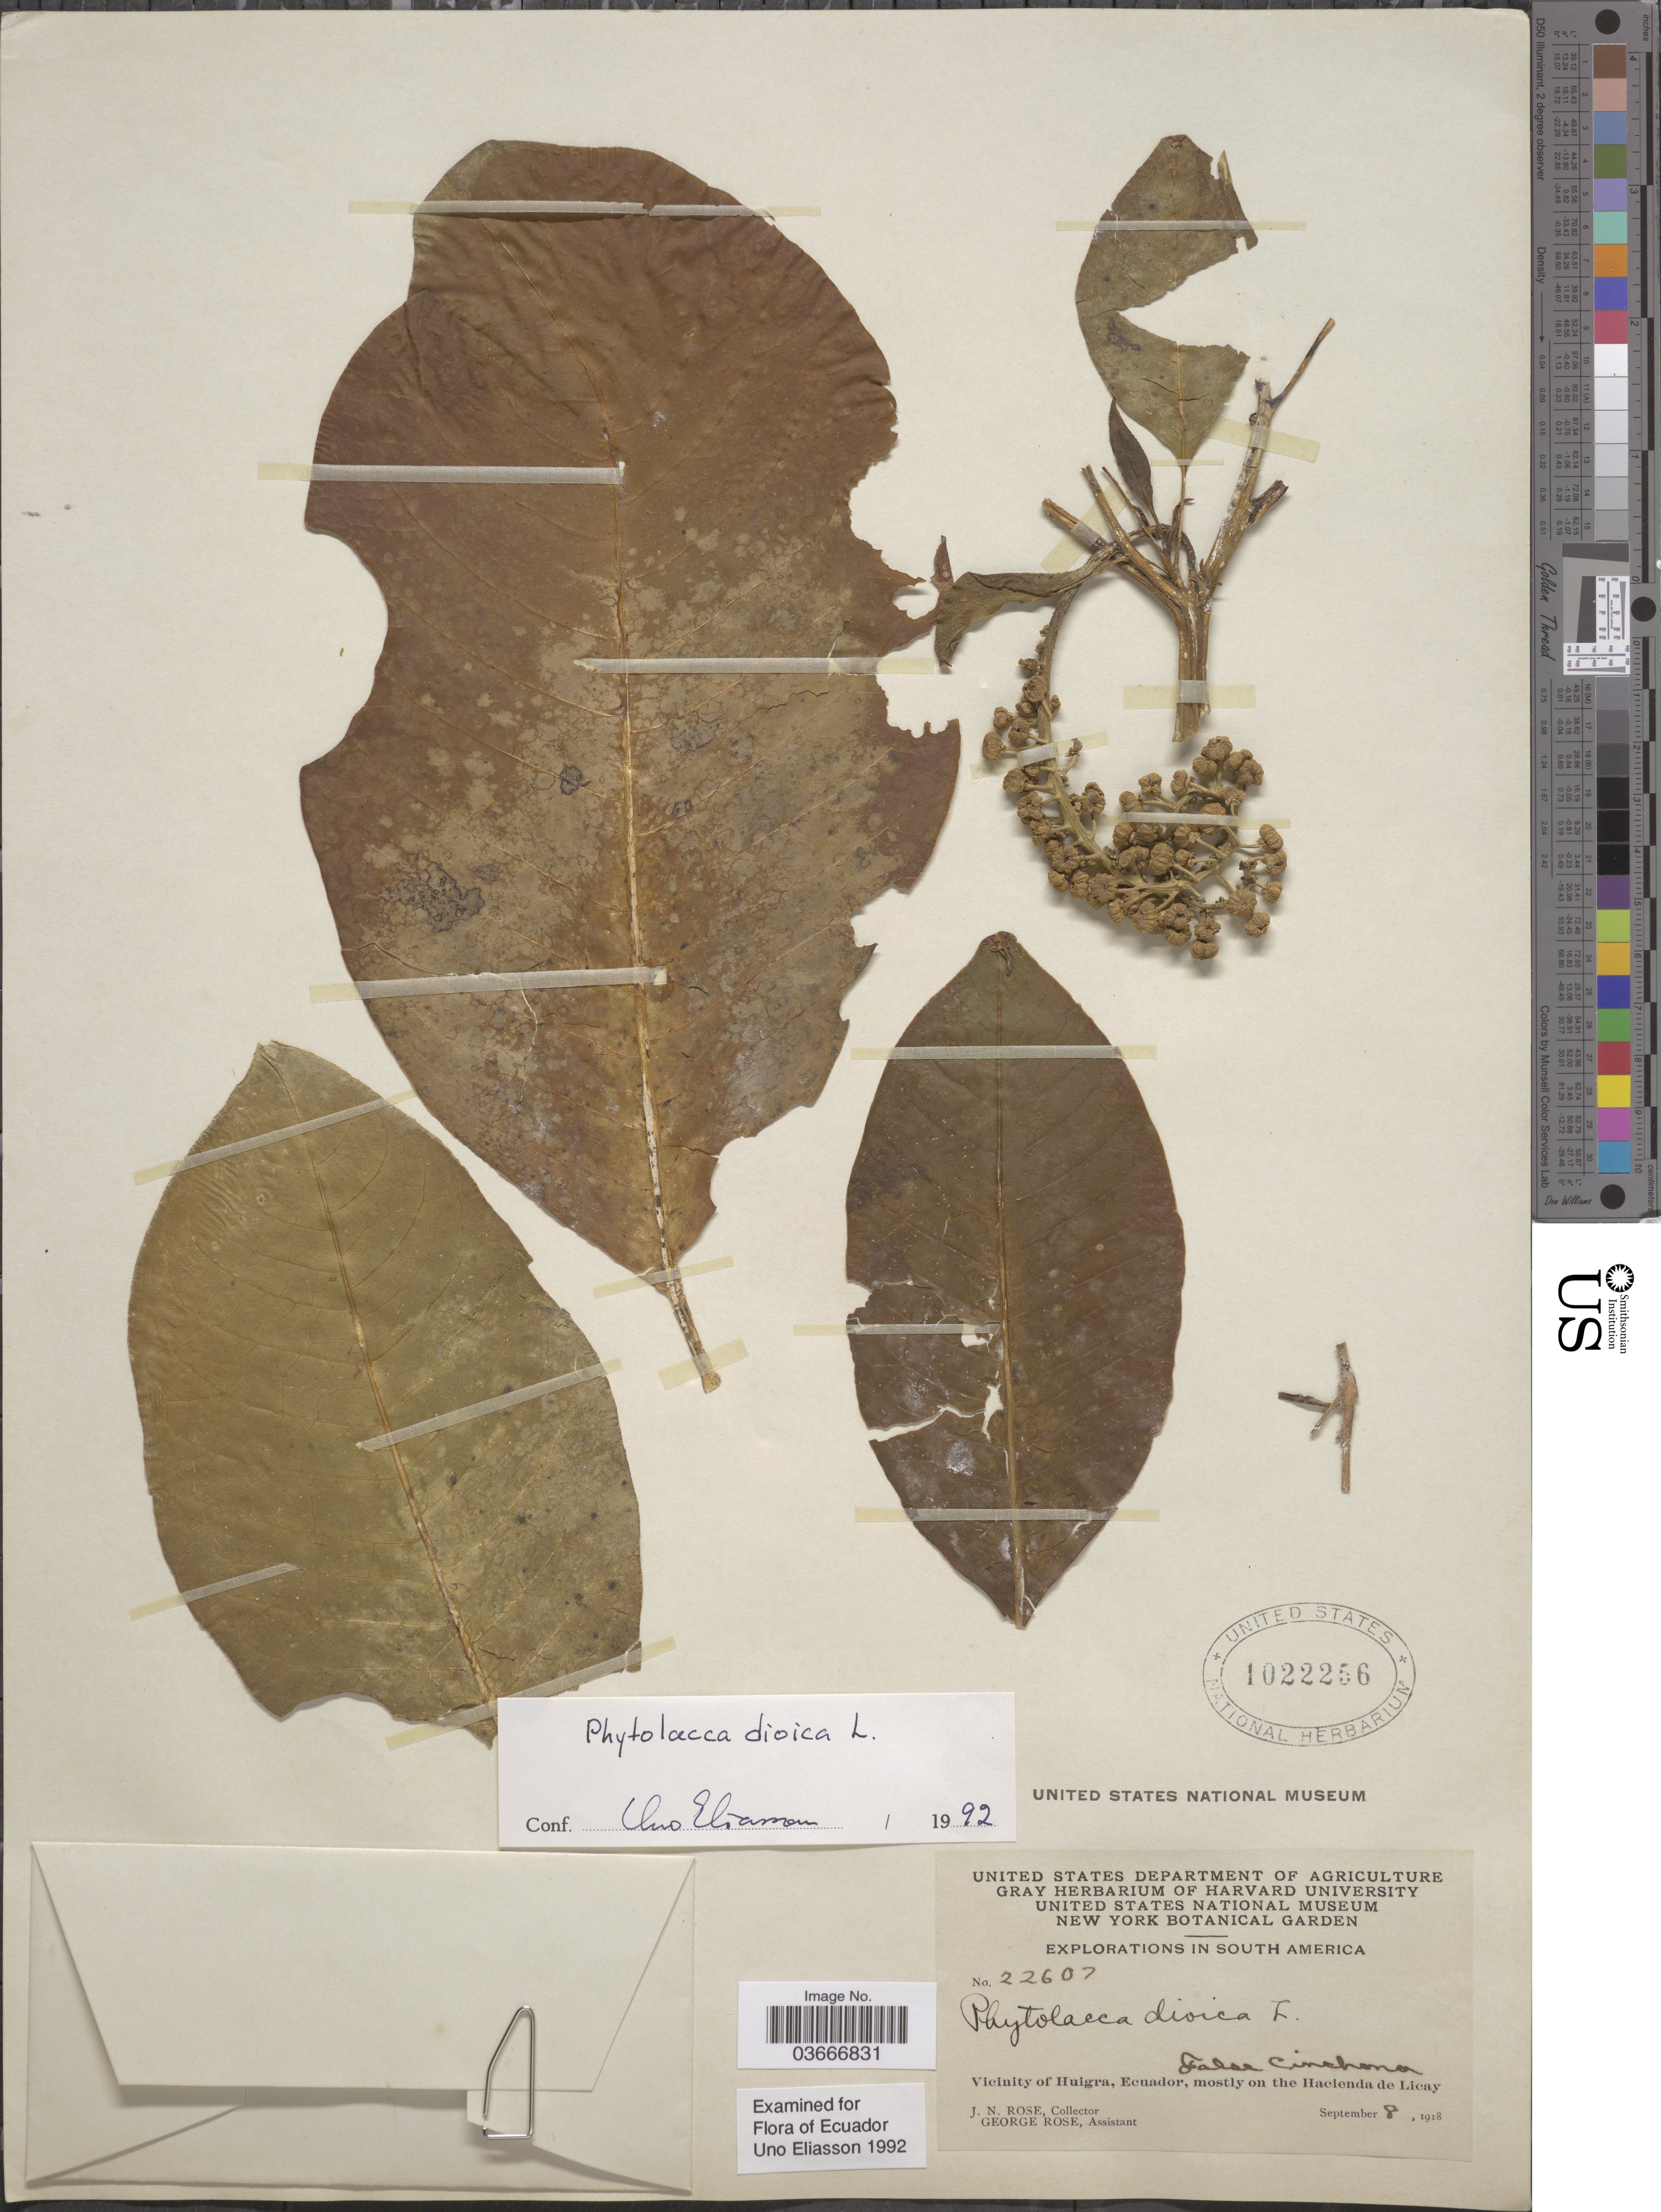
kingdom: Plantae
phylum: Tracheophyta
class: Magnoliopsida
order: Caryophyllales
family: Phytolaccaceae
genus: Phytolacca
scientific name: Phytolacca dioica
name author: L.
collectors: J. N. Rose & G. Rose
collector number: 22607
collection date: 1918-09-08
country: Ecuador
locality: Vicinity of Huigra, mostly on the Hacienda de Licay.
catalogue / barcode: US 1022256